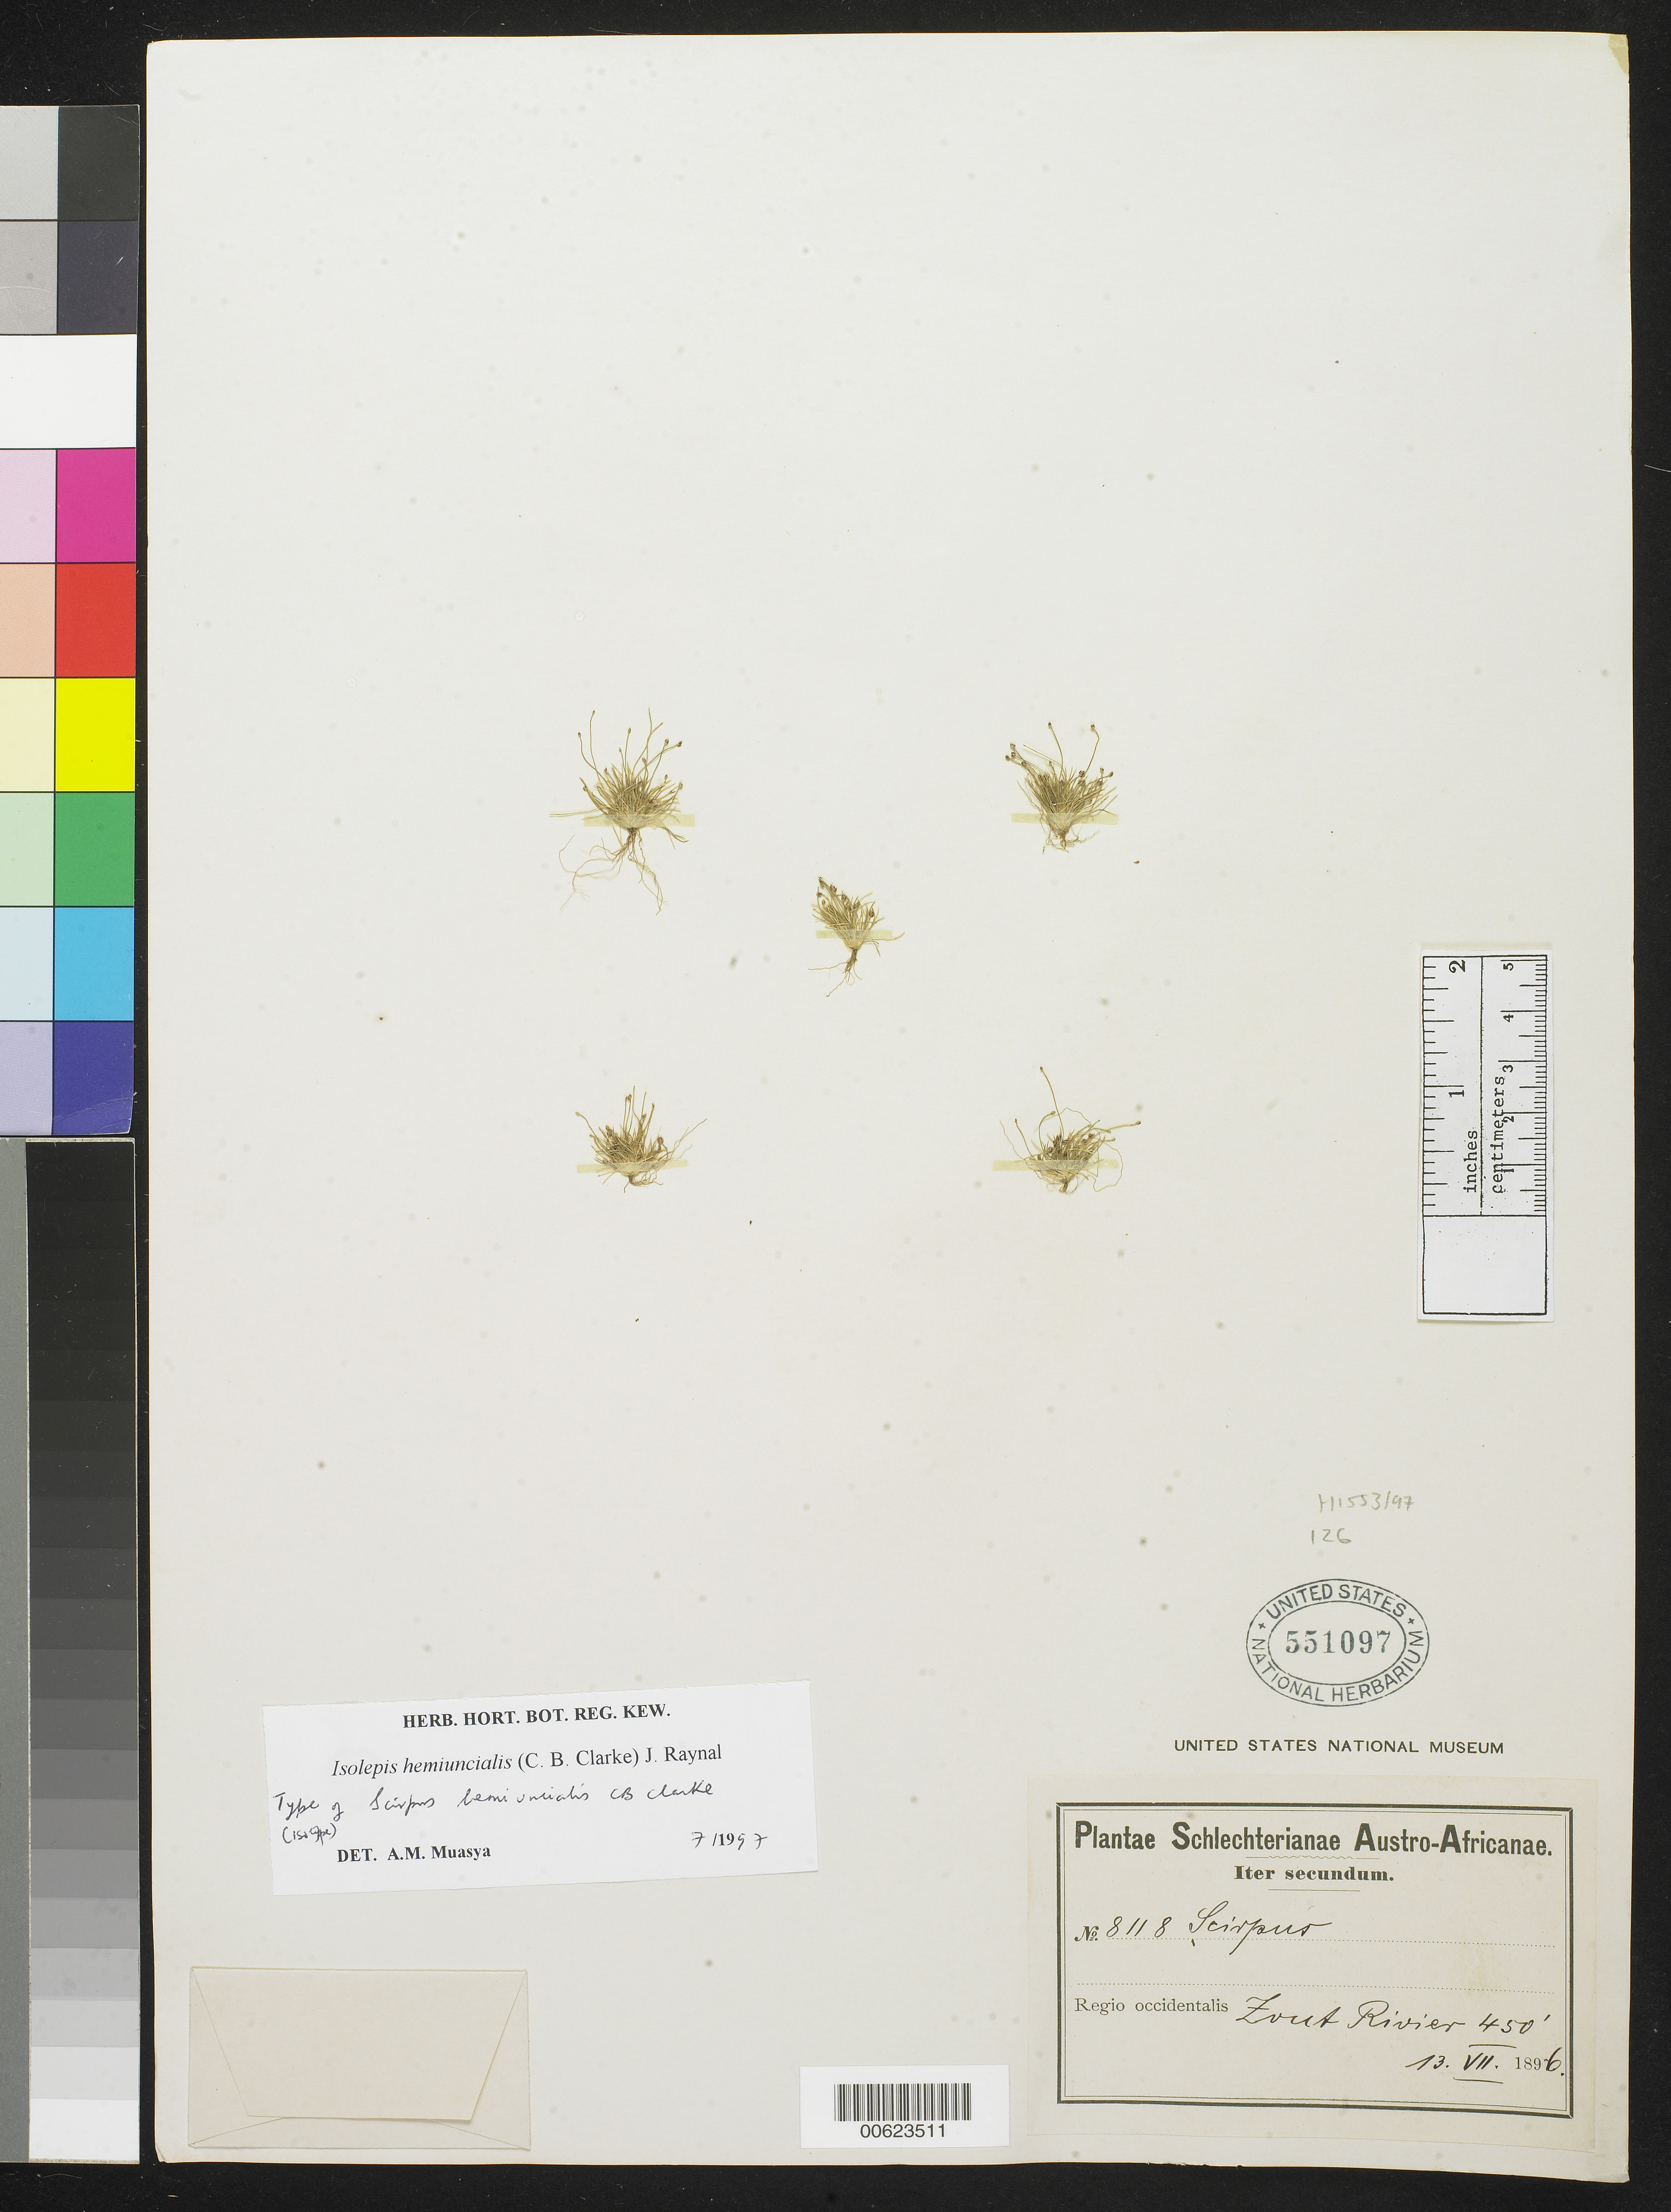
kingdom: Plantae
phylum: Tracheophyta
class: Liliopsida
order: Poales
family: Cyperaceae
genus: Scirpus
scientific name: Scirpus hemiuncialis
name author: C.B. Clarke in De Wild.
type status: Isotype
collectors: F. R. R. Schlechter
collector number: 8118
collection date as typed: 13 Jul 1896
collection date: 1896-07-13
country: South Africa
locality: Regio occidentalis, Zout Rivier.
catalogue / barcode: US 551097